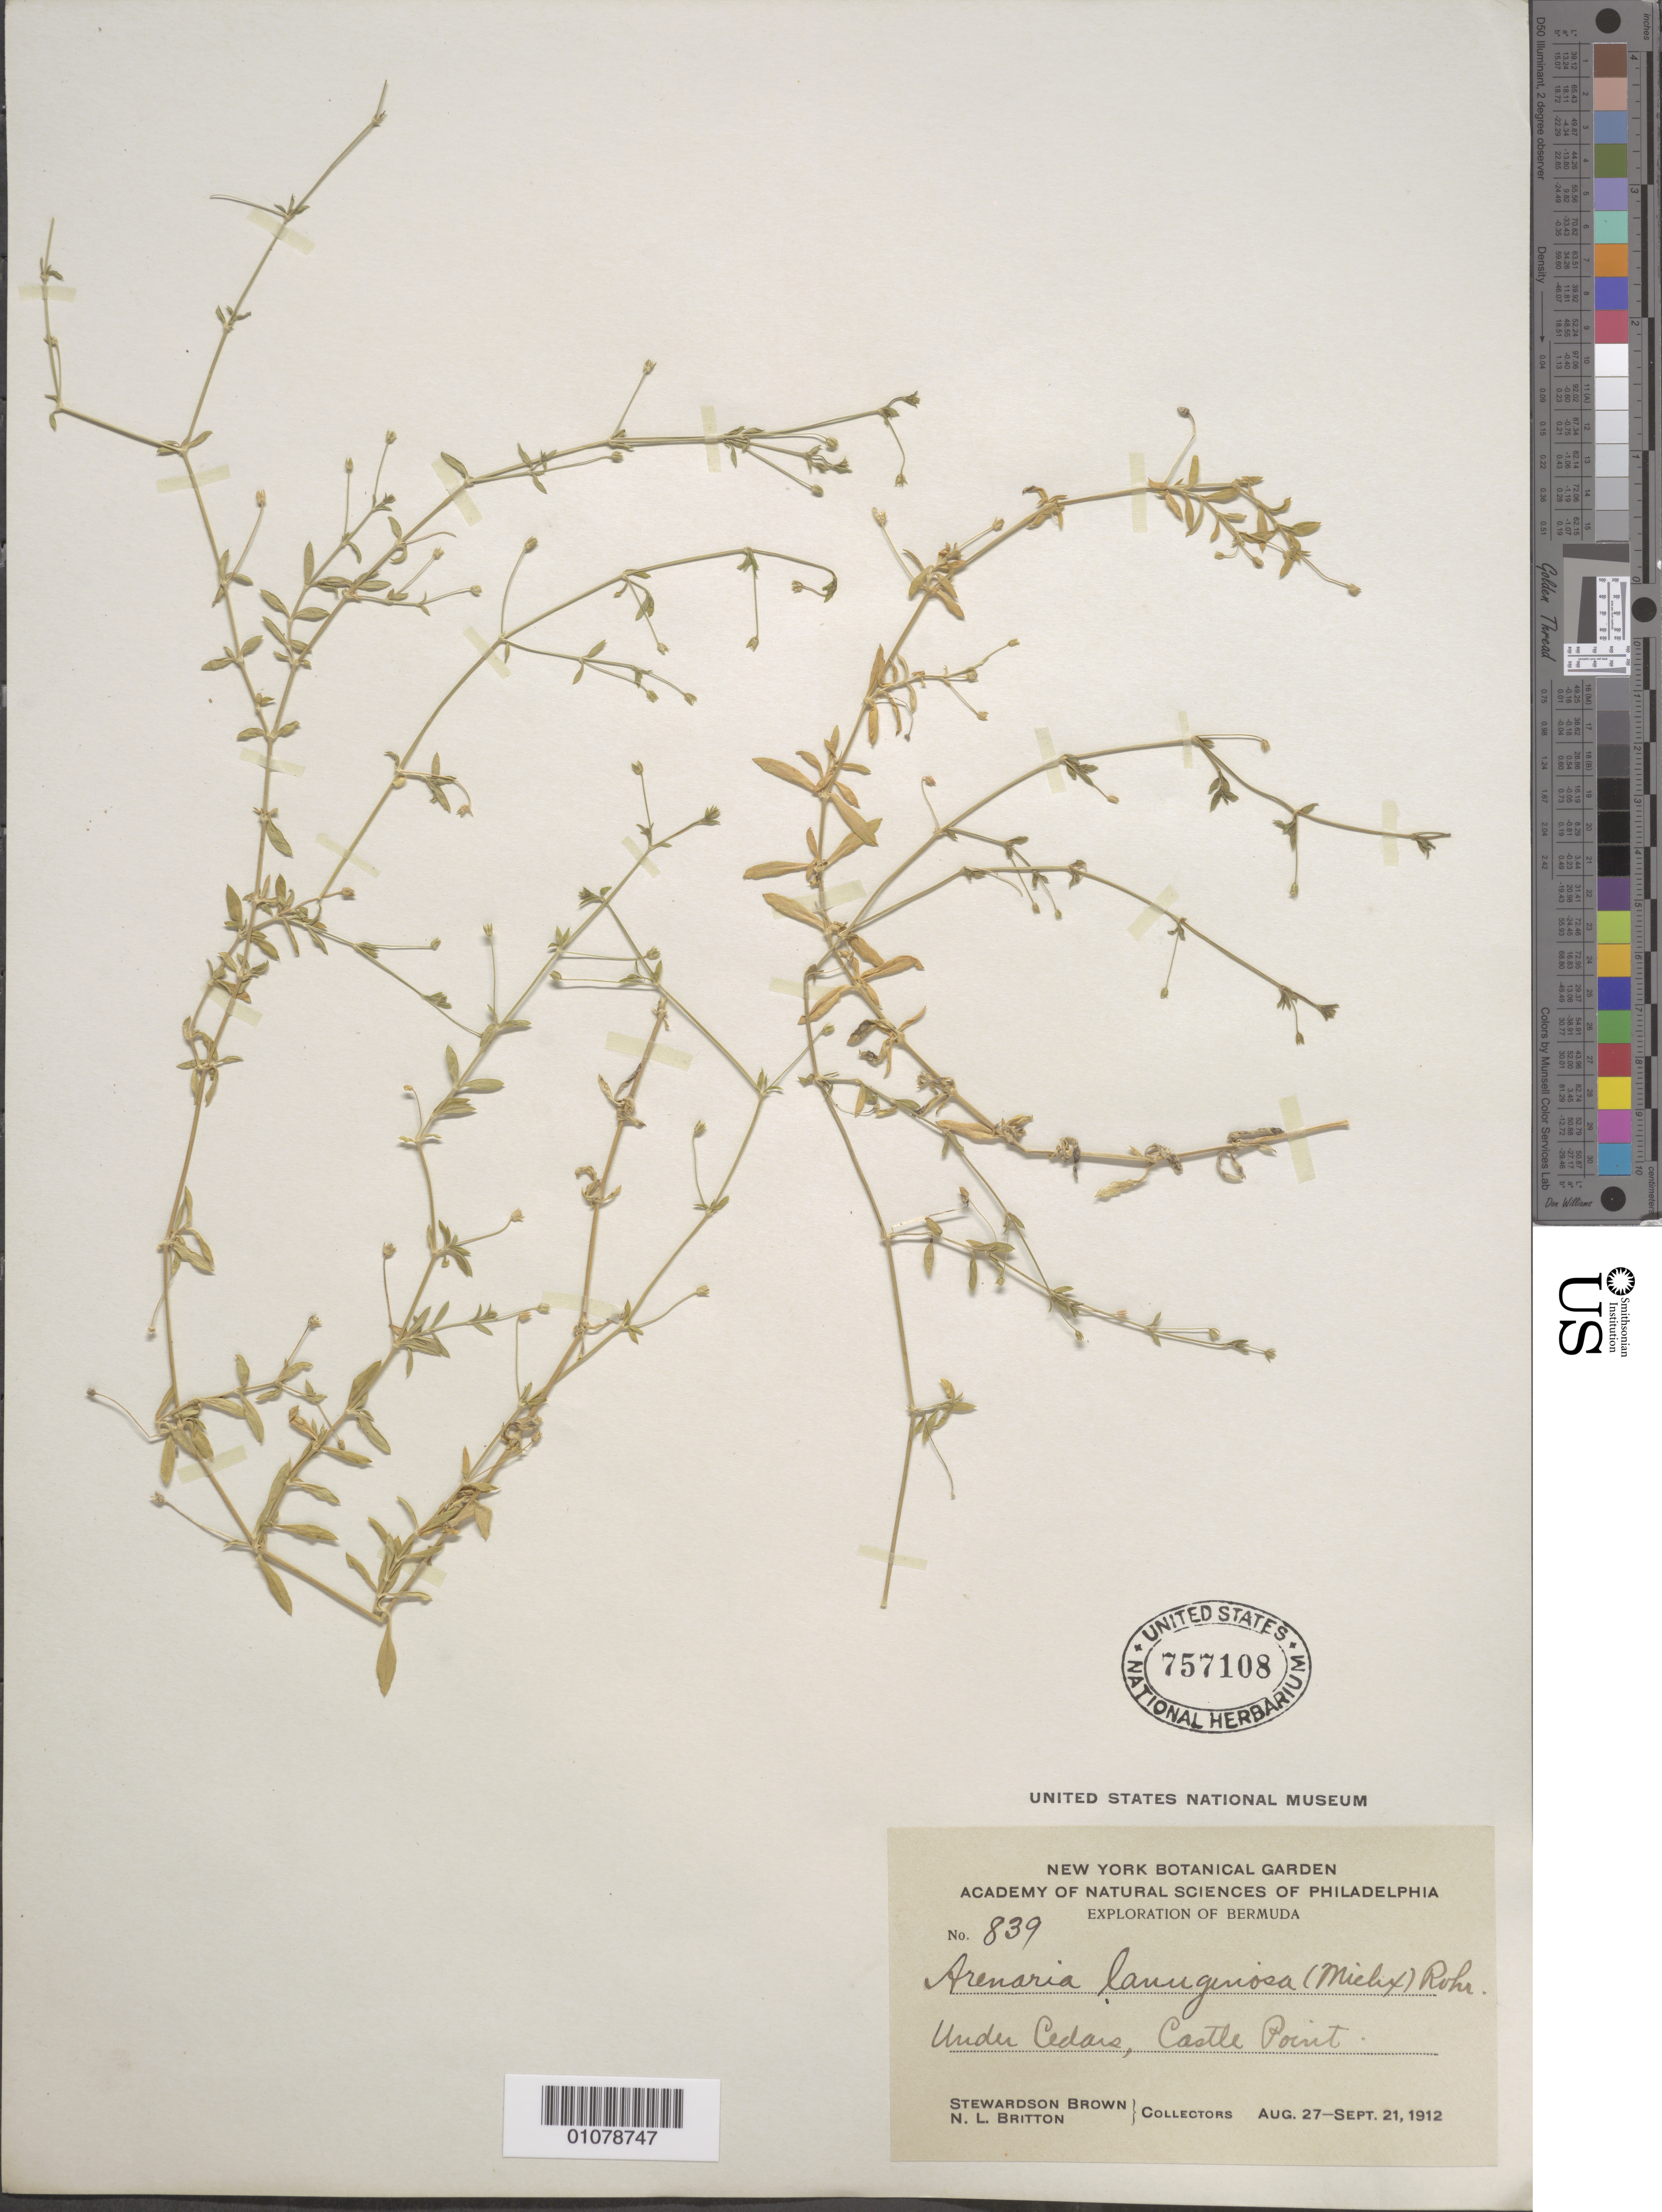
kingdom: Plantae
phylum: Tracheophyta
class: Magnoliopsida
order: Caryophyllales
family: Caryophyllaceae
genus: Arenaria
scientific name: Arenaria lanuginosa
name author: (Michx.) Rohrb.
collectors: S. Brown & N. Britton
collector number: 839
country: Bermuda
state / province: Hamilton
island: Bermuda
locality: Castle Point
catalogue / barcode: US 757108